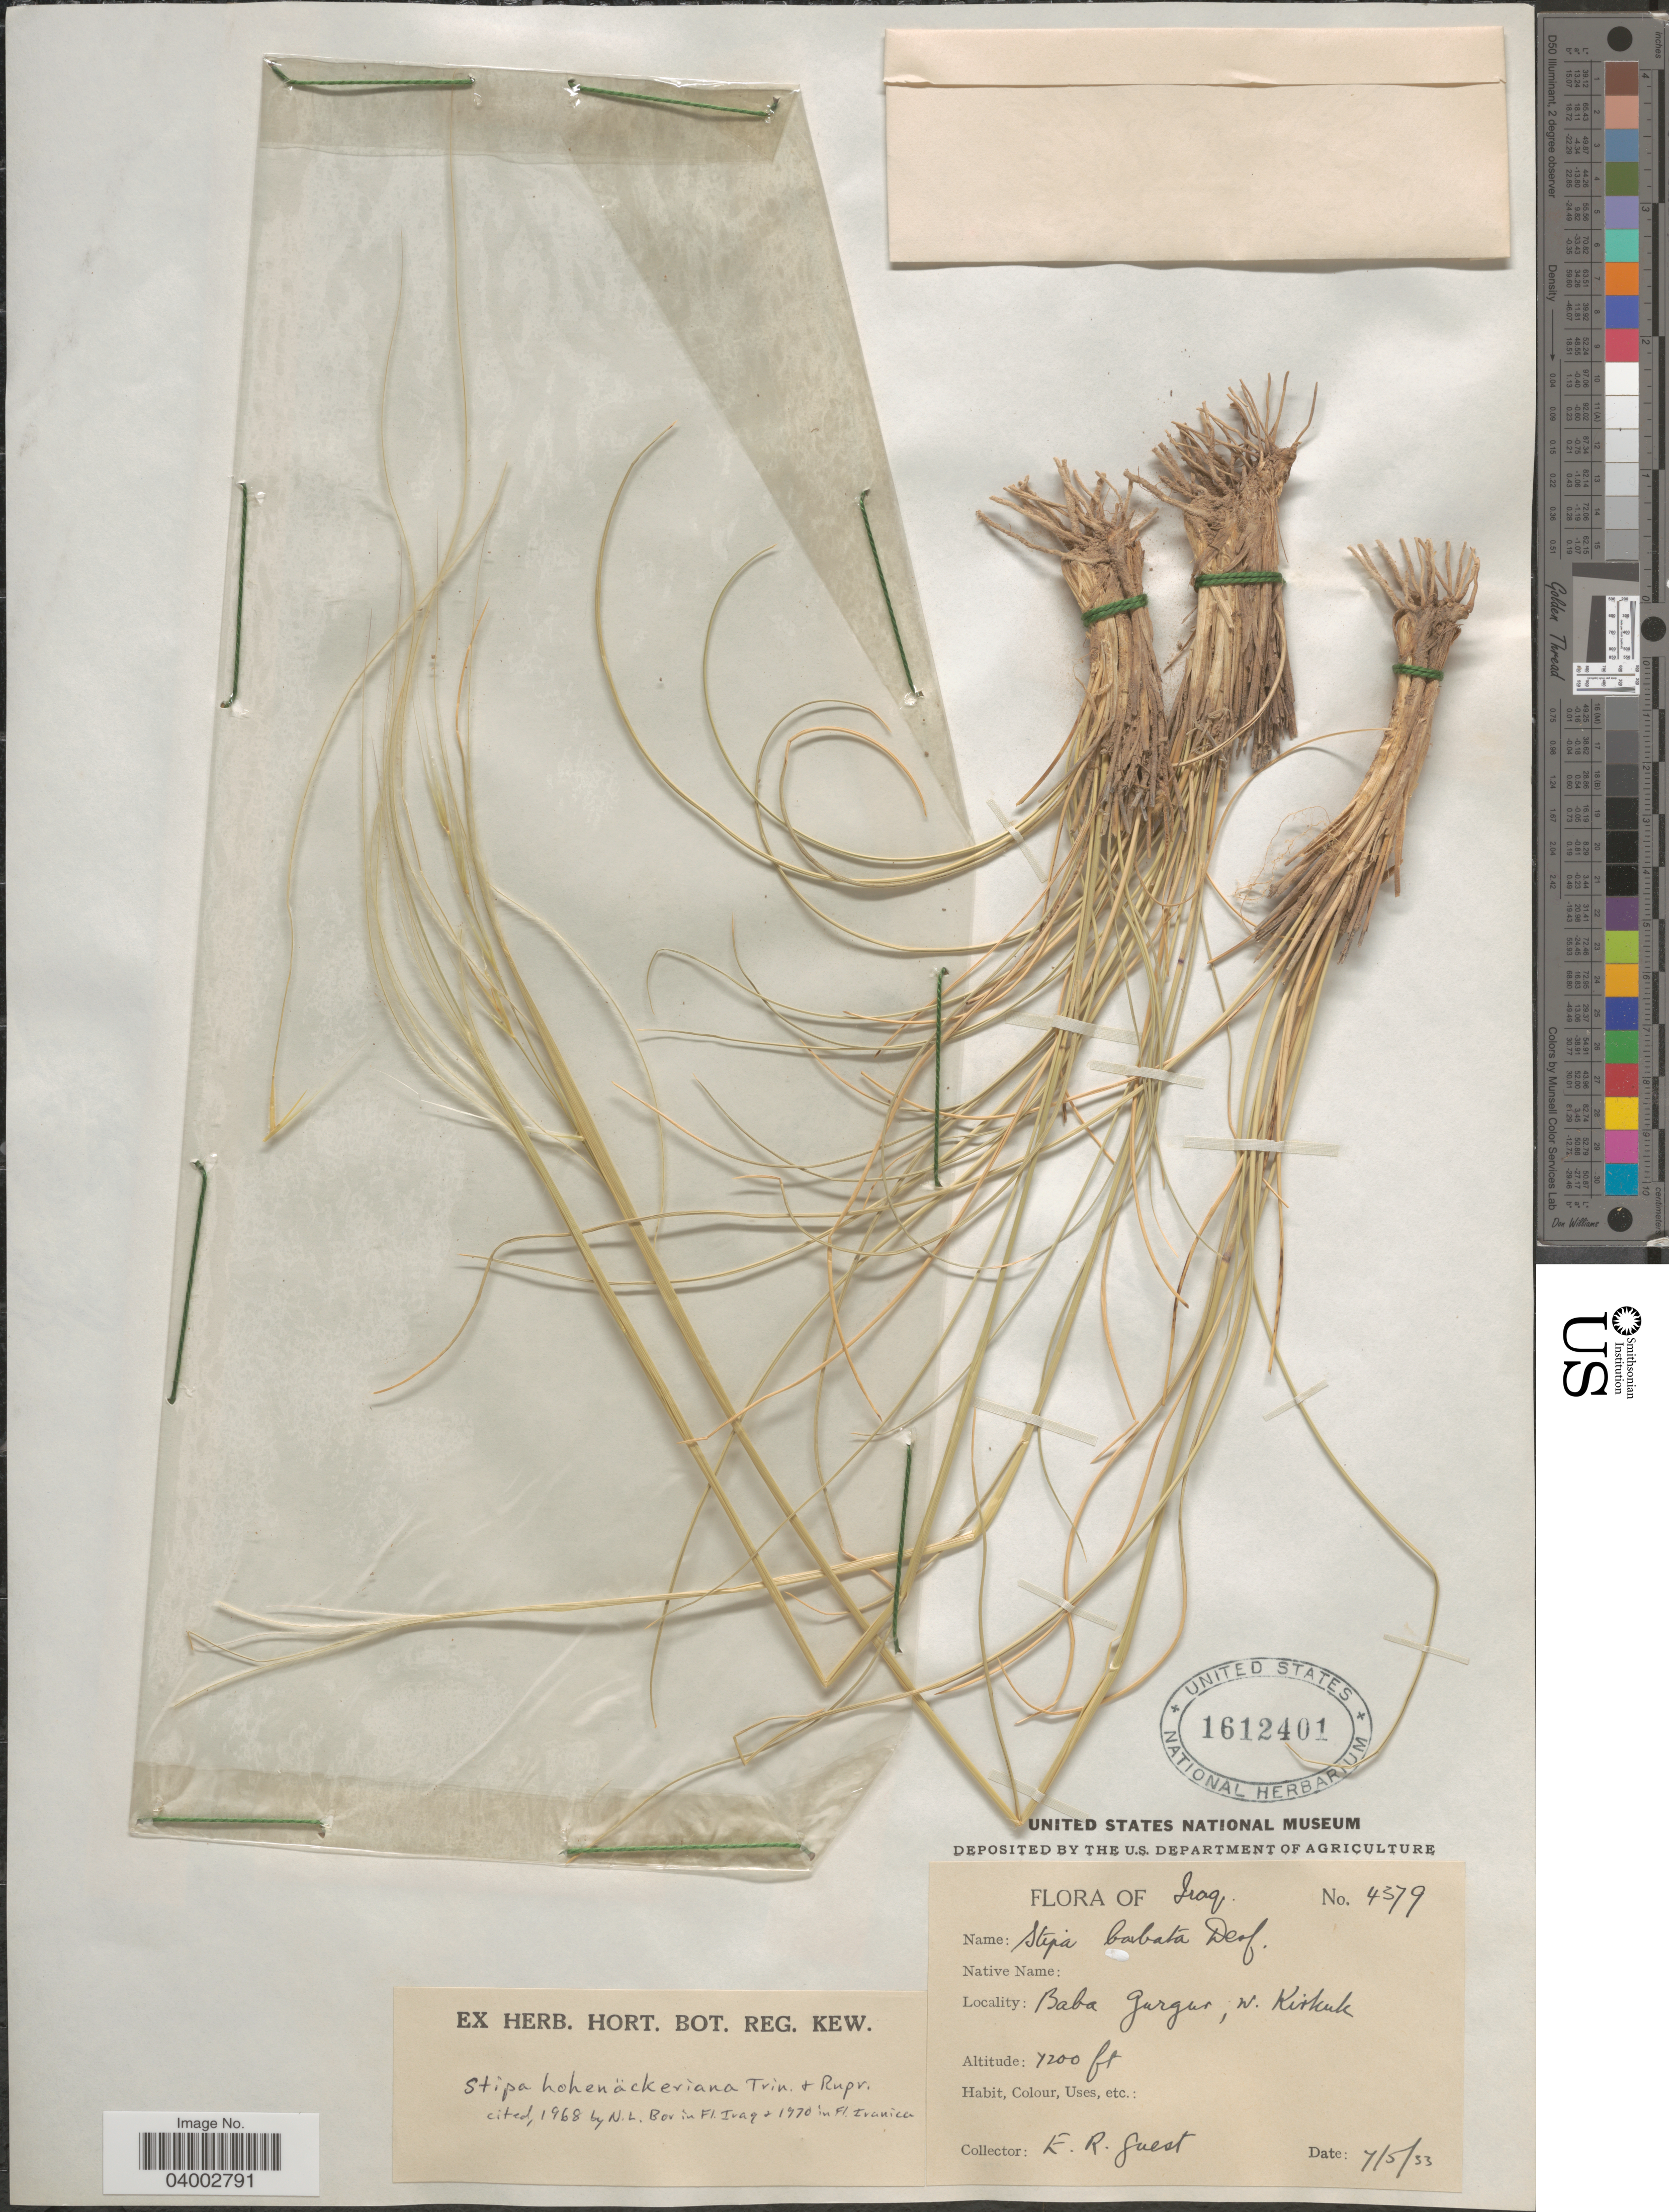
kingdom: Plantae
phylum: Tracheophyta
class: Liliopsida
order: Poales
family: Poaceae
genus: Stipa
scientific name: Stipa hohenackeriana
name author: Trin. & Rupr.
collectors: E. Guest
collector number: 4379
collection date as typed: Transcribed d/m/y: 7/5/33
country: Iraq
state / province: Kirkūk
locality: Baba Gurgur, W. Kirkuk.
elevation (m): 2195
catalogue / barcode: US 1612401